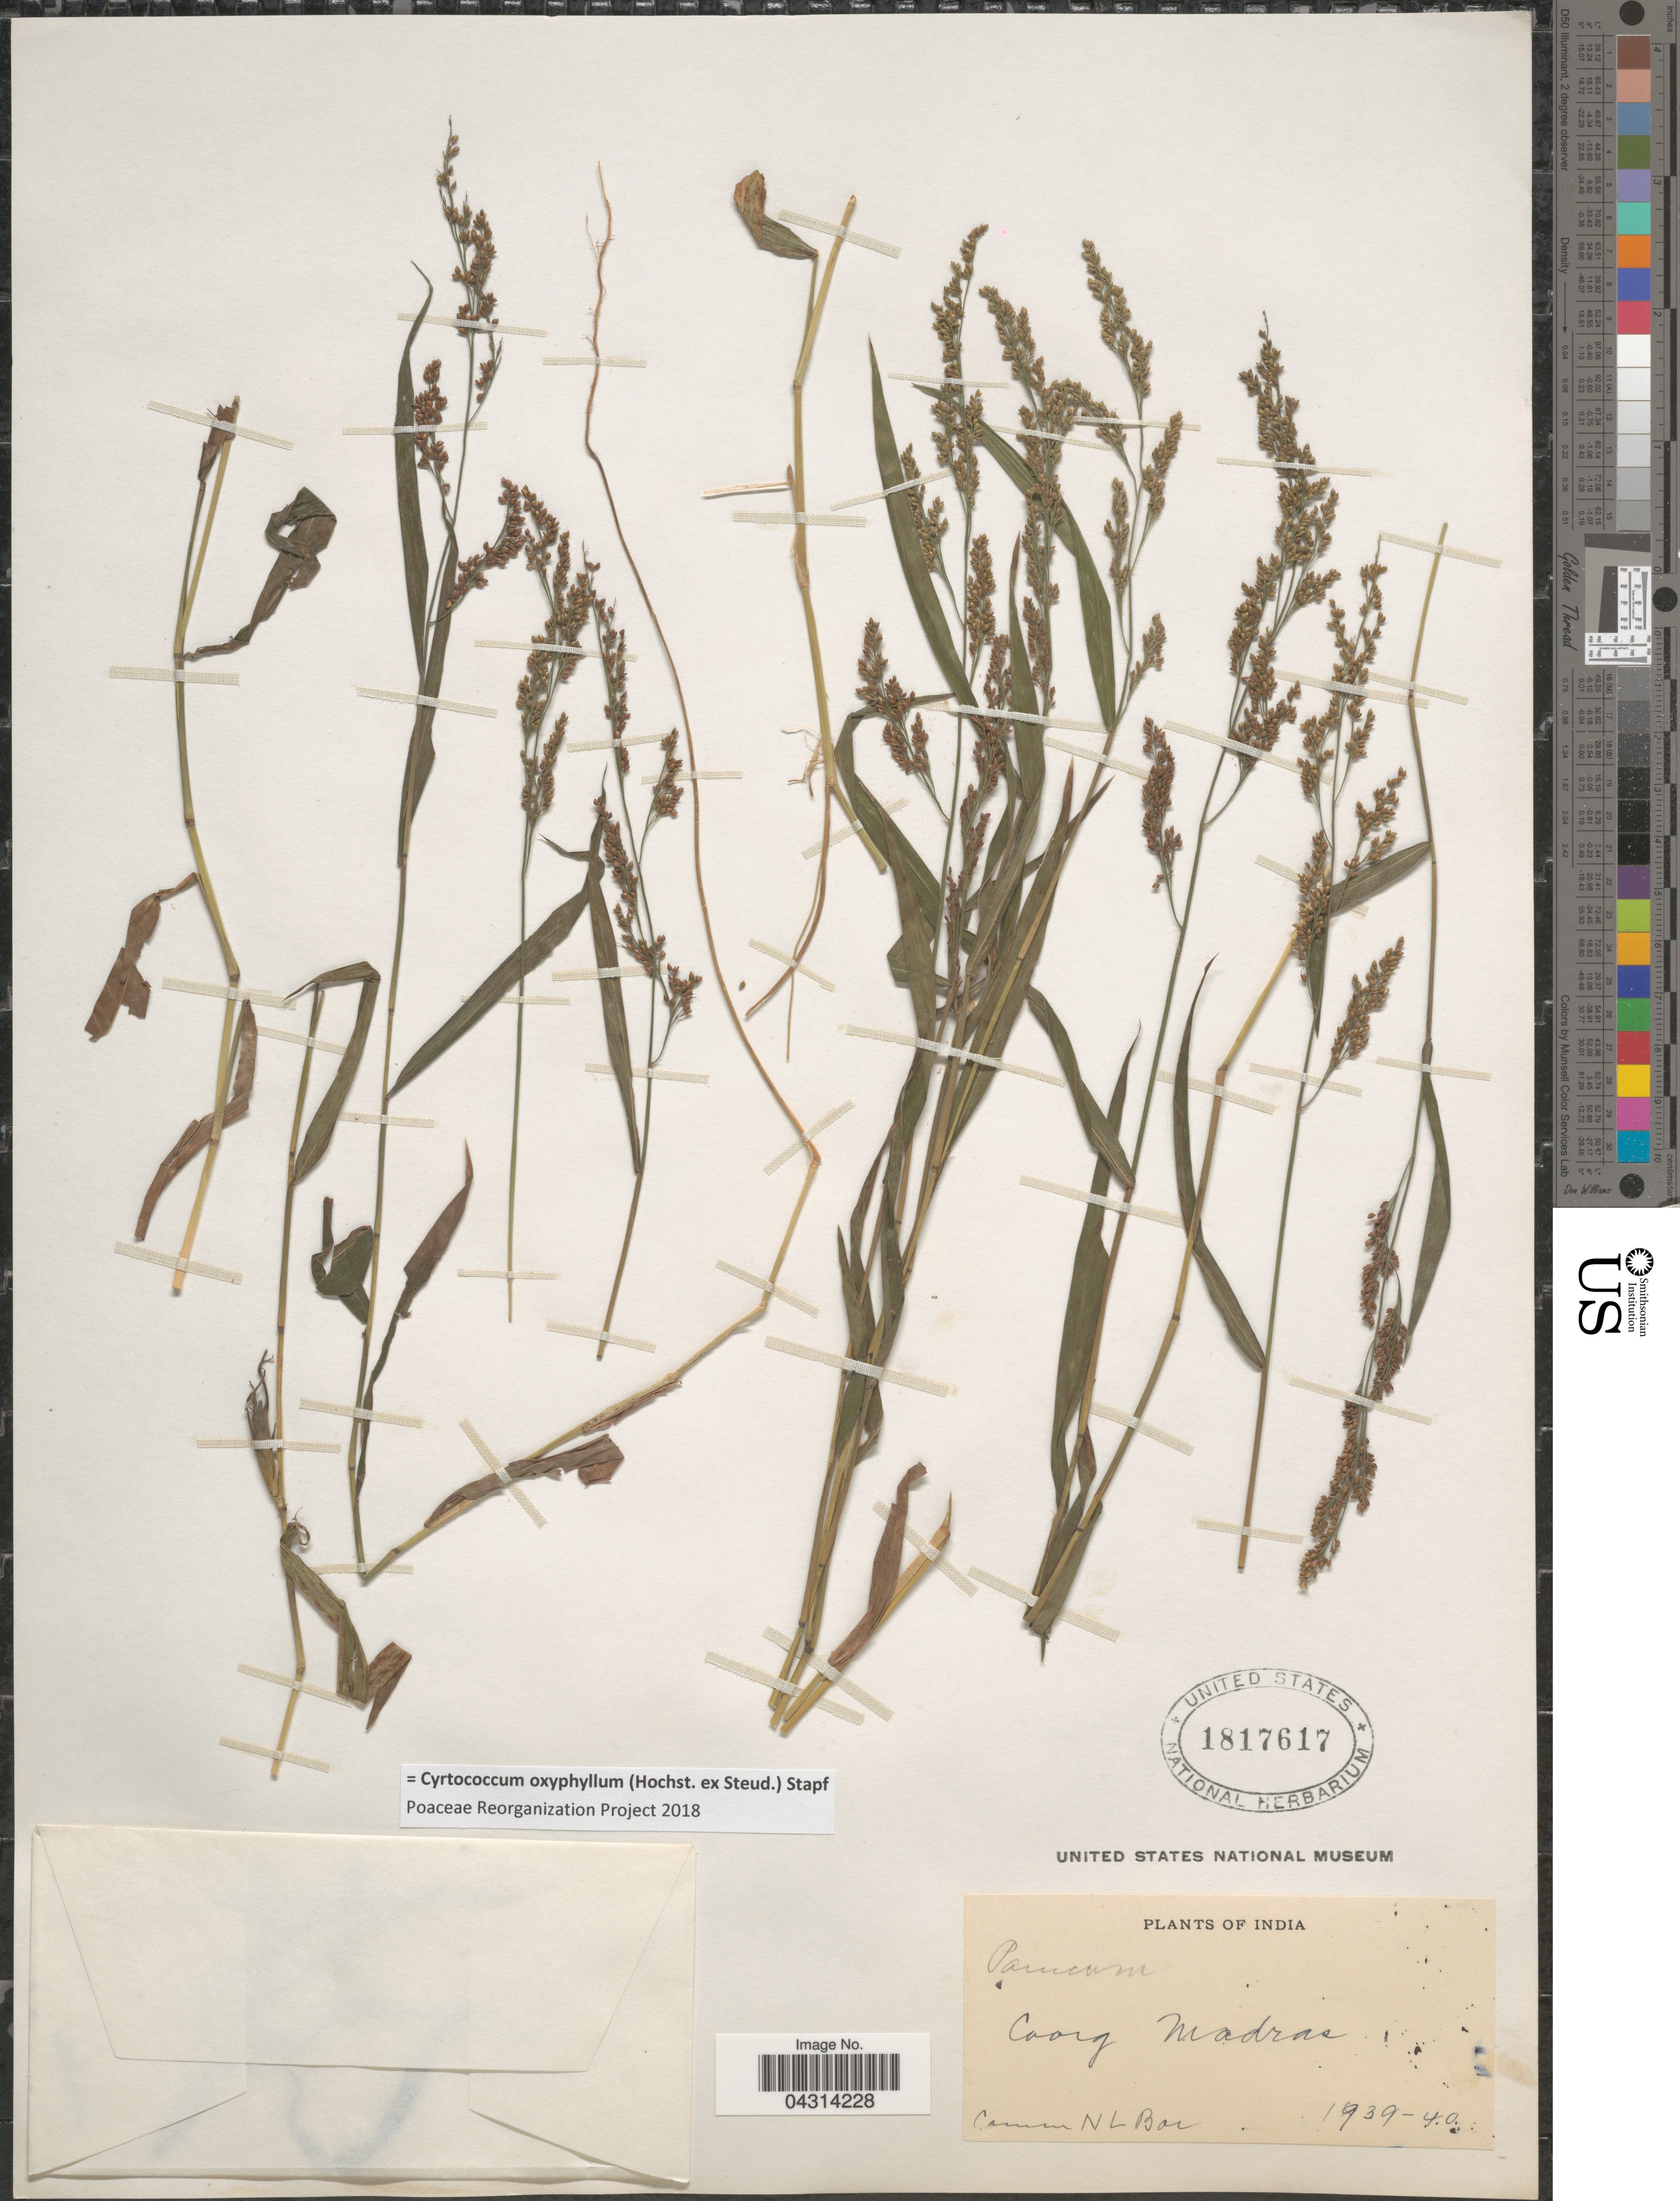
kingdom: Plantae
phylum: Tracheophyta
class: Liliopsida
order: Poales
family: Poaceae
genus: Cyrtococcum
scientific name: Cyrtococcum oxyphyllum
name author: (Steud.) Stapf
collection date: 1939/1940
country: India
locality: Coorg. Madras.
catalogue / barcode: US 1817617